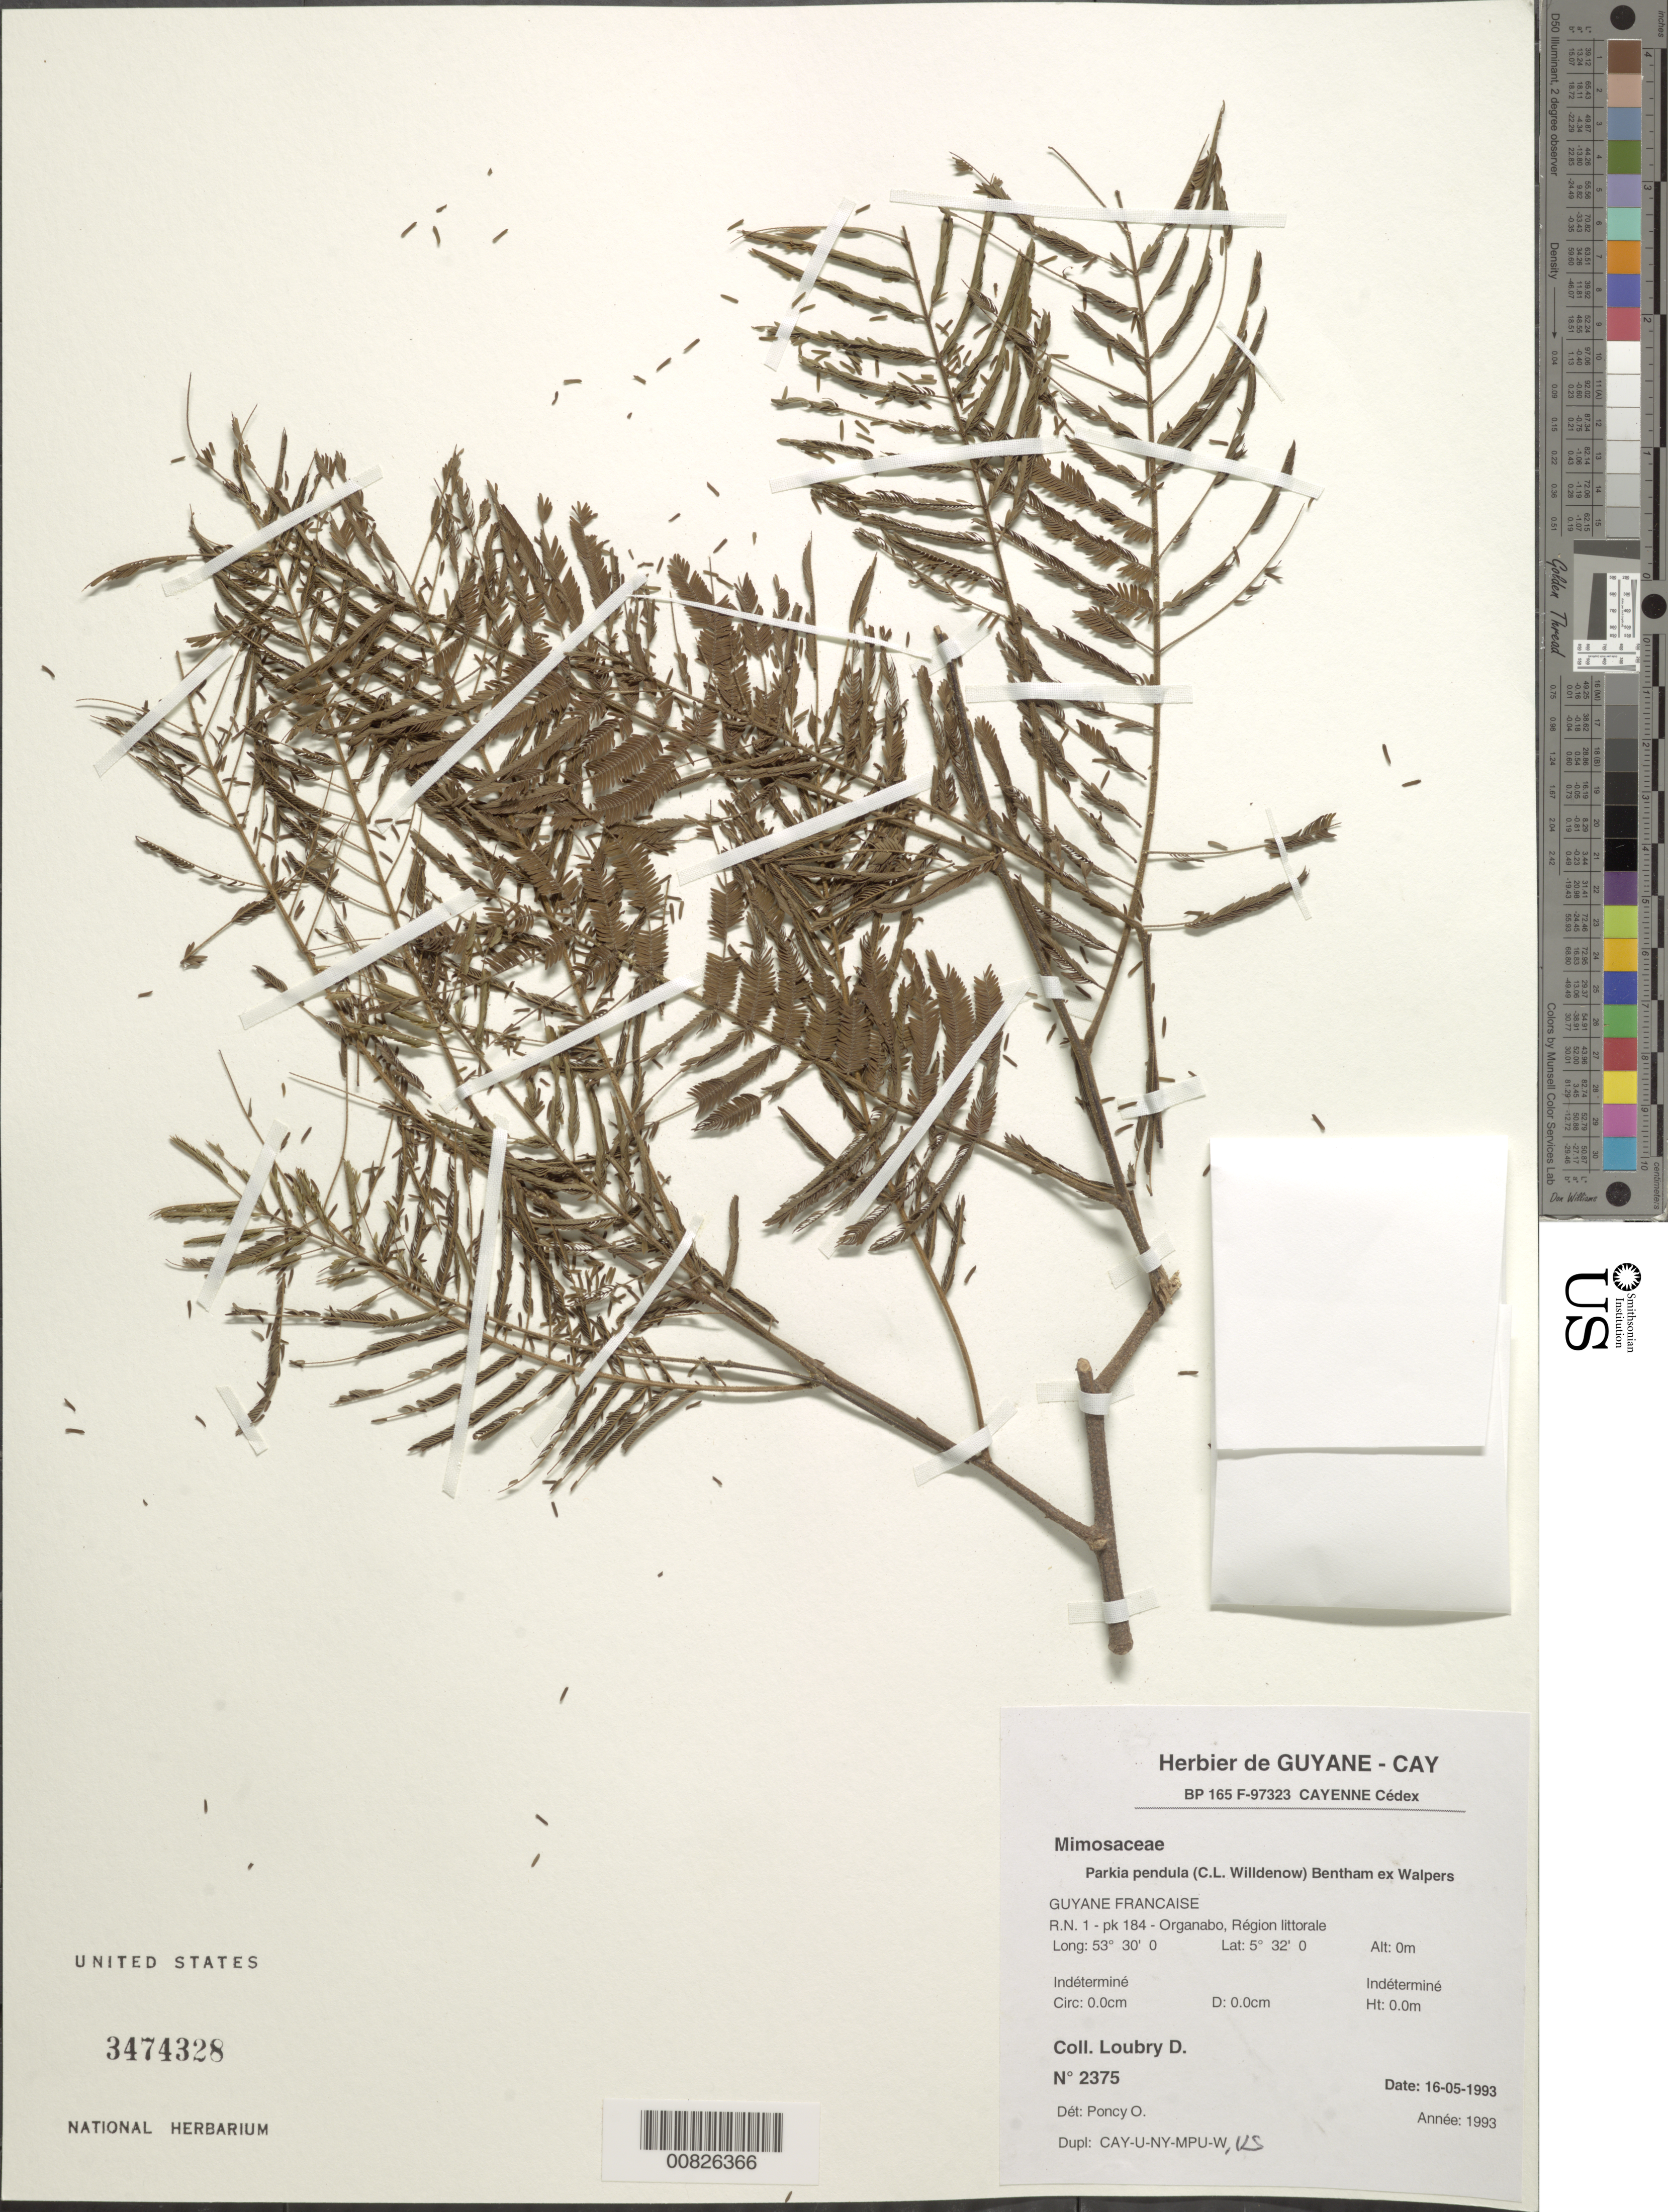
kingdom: Plantae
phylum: Tracheophyta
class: Magnoliopsida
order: Fabales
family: Fabaceae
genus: Parkia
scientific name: Parkia pendula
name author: Benth.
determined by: Poncy, O.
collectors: D. Loubry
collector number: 2375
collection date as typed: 16-May-93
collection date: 1993-05-16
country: French Guiana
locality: Station Pk184/RN1/Organabo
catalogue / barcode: US 3474328